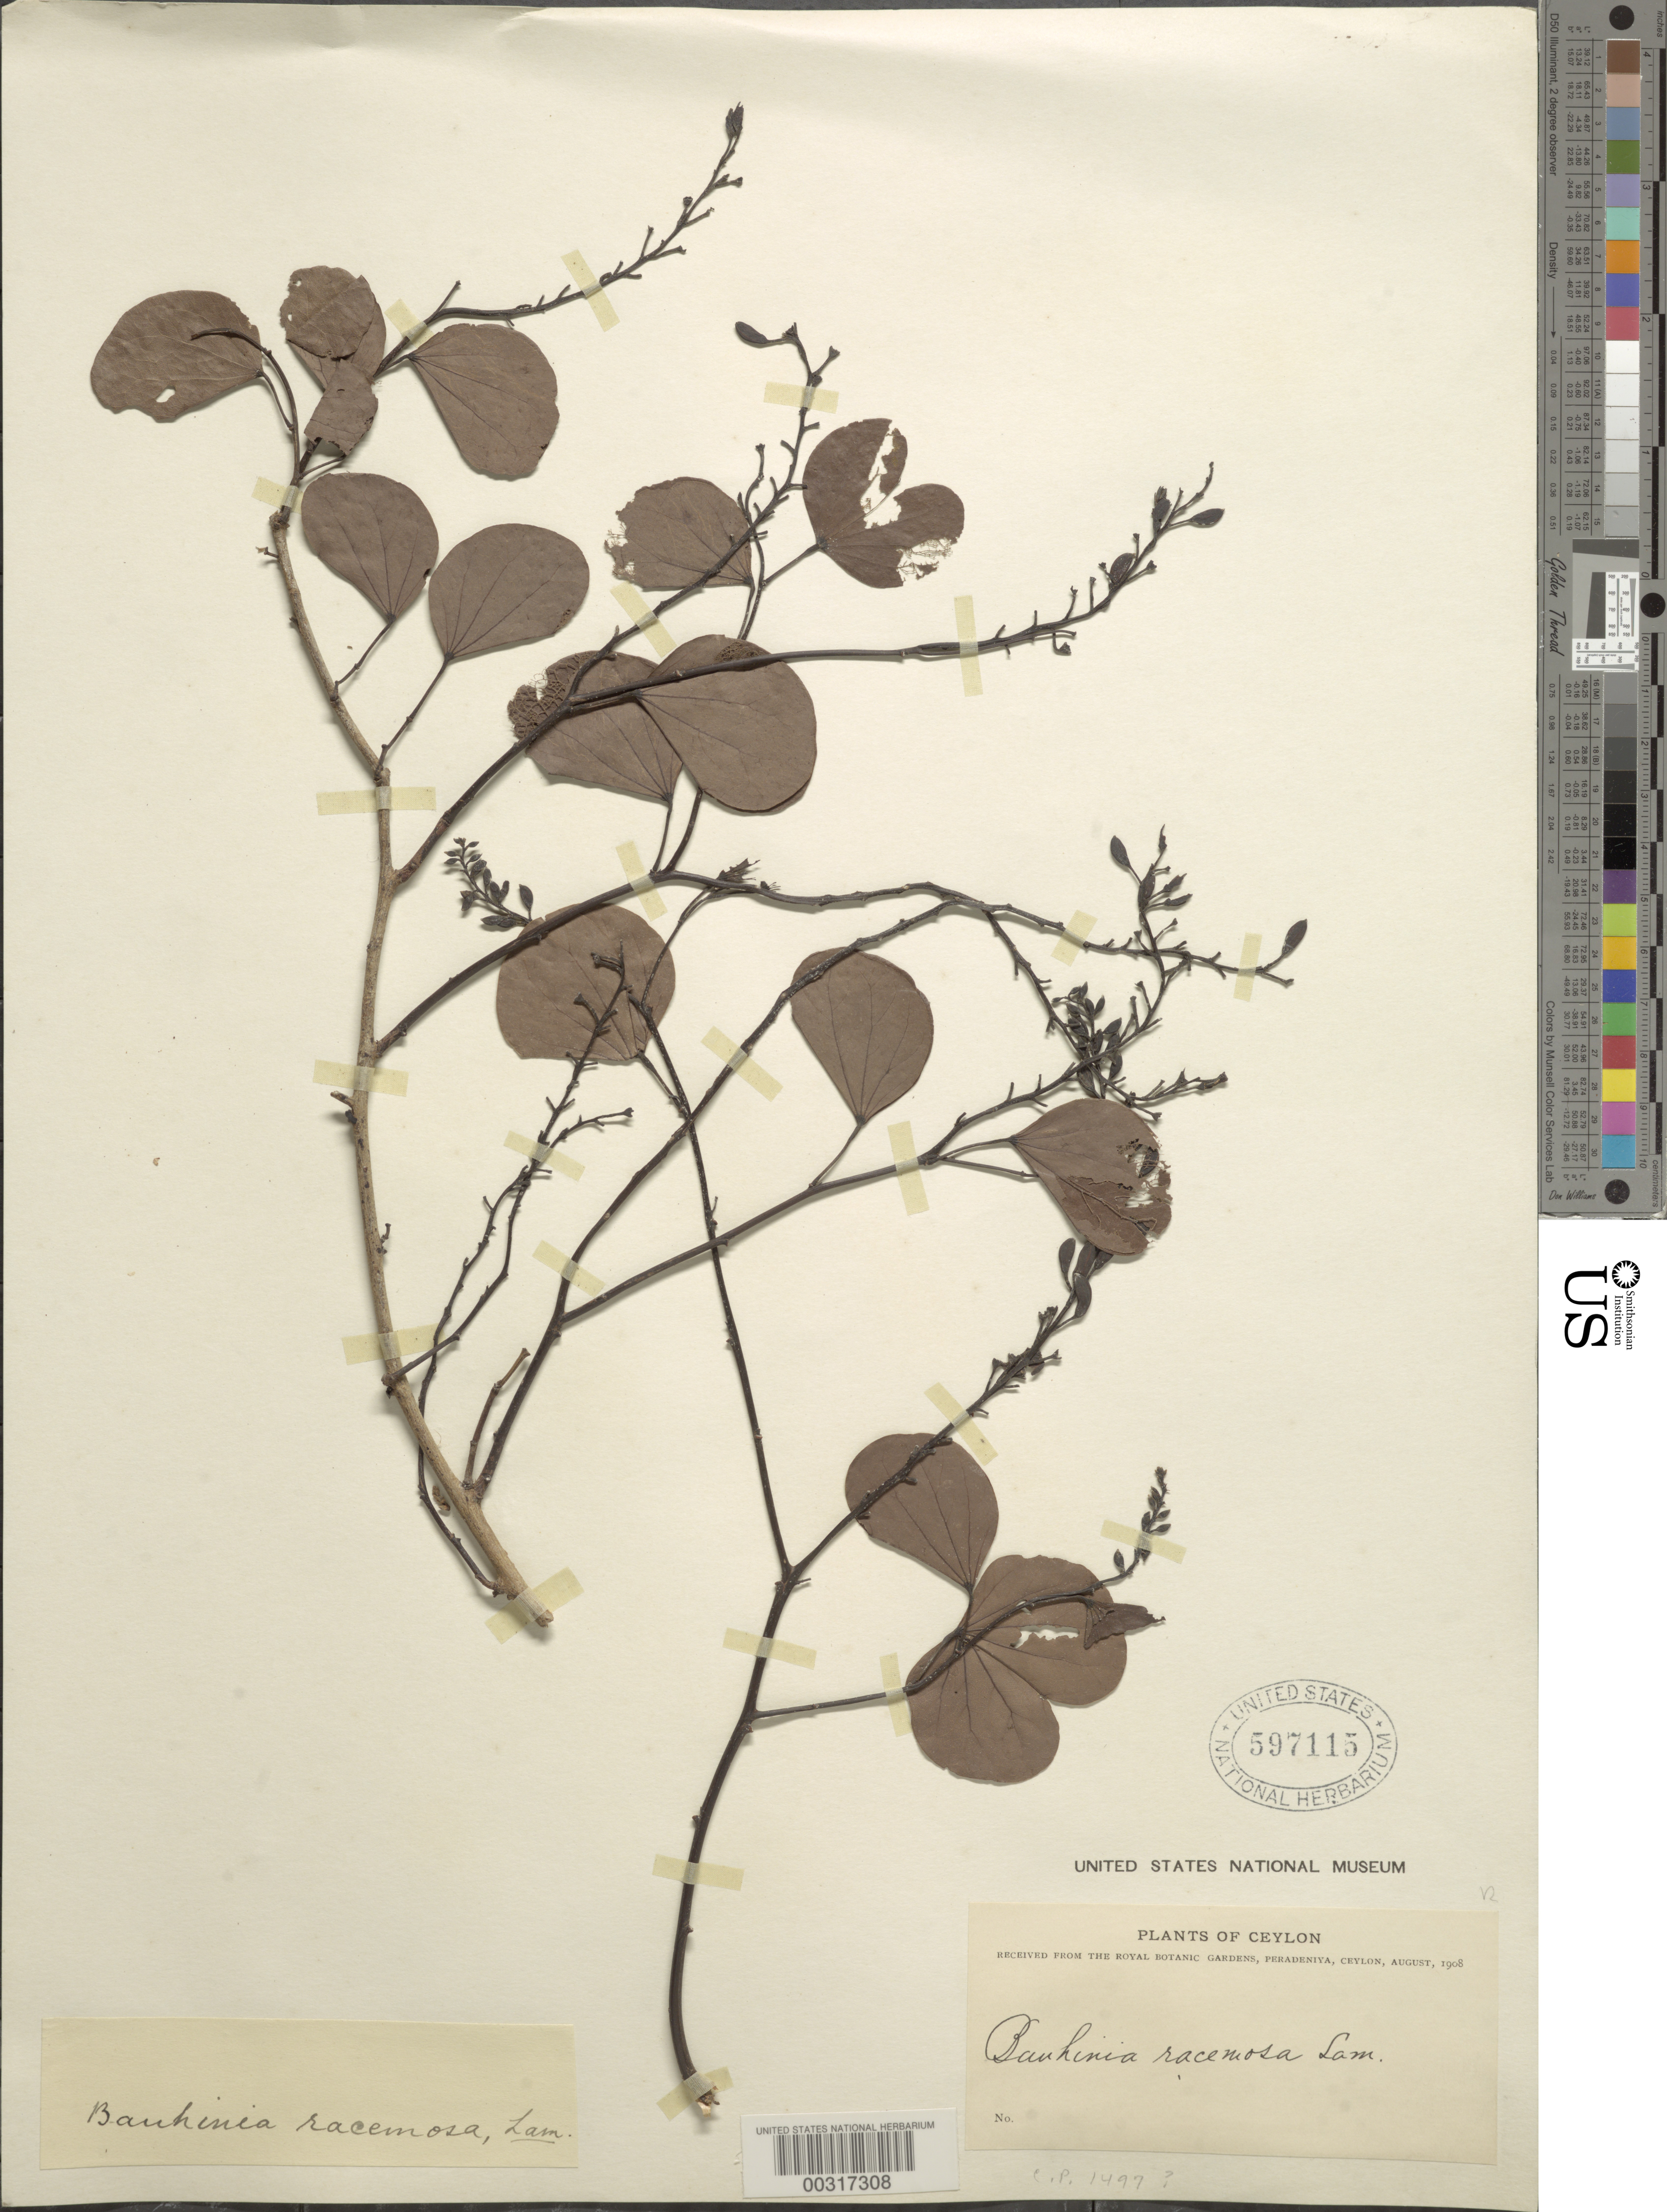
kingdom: Plantae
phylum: Tracheophyta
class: Magnoliopsida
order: Fabales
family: Fabaceae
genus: Bauhinia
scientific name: Bauhinia racemosa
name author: Lam.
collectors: G. H. K. Thwaites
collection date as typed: without date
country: Sri Lanka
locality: Ceylon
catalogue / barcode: US 597115